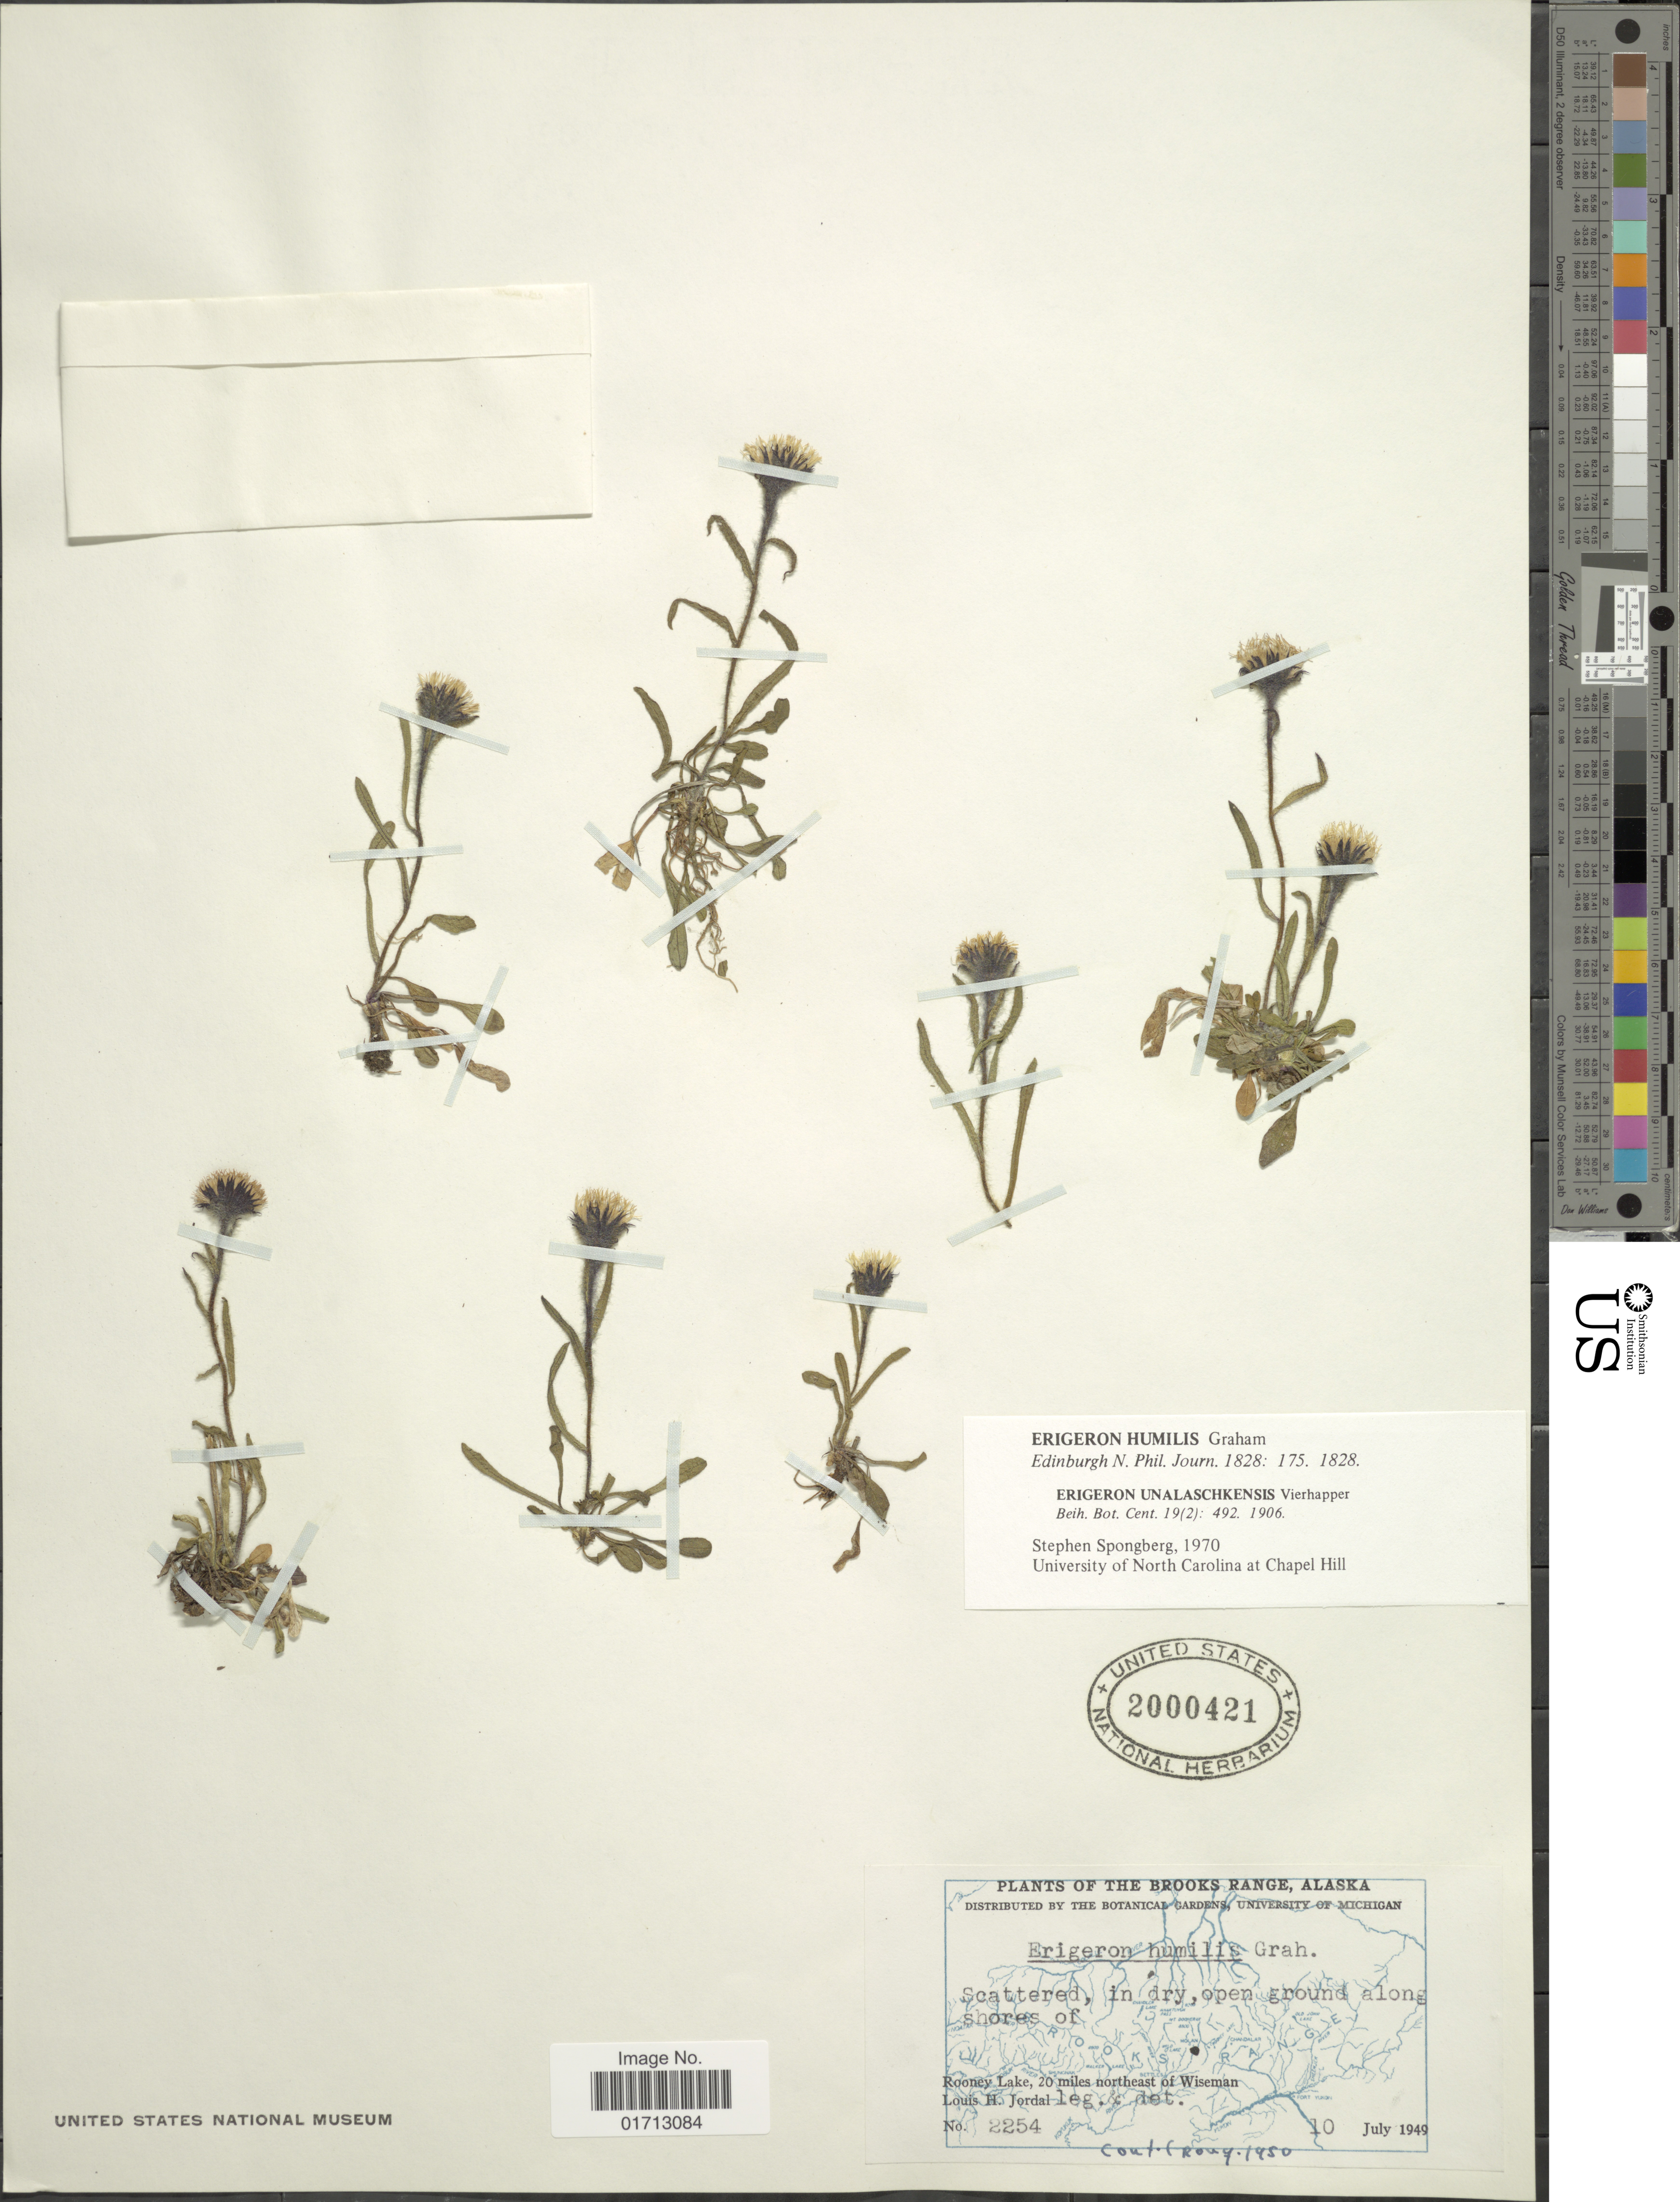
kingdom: Plantae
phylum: Tracheophyta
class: Magnoliopsida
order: Asterales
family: Asteraceae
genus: Erigeron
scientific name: Erigeron humilis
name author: Graham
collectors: L. Jordal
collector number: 2254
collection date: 1949-07-10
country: United States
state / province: Alaska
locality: The Brooks Range, Rooney Lake, 20 miles northeast of Wiseman.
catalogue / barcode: US 200421